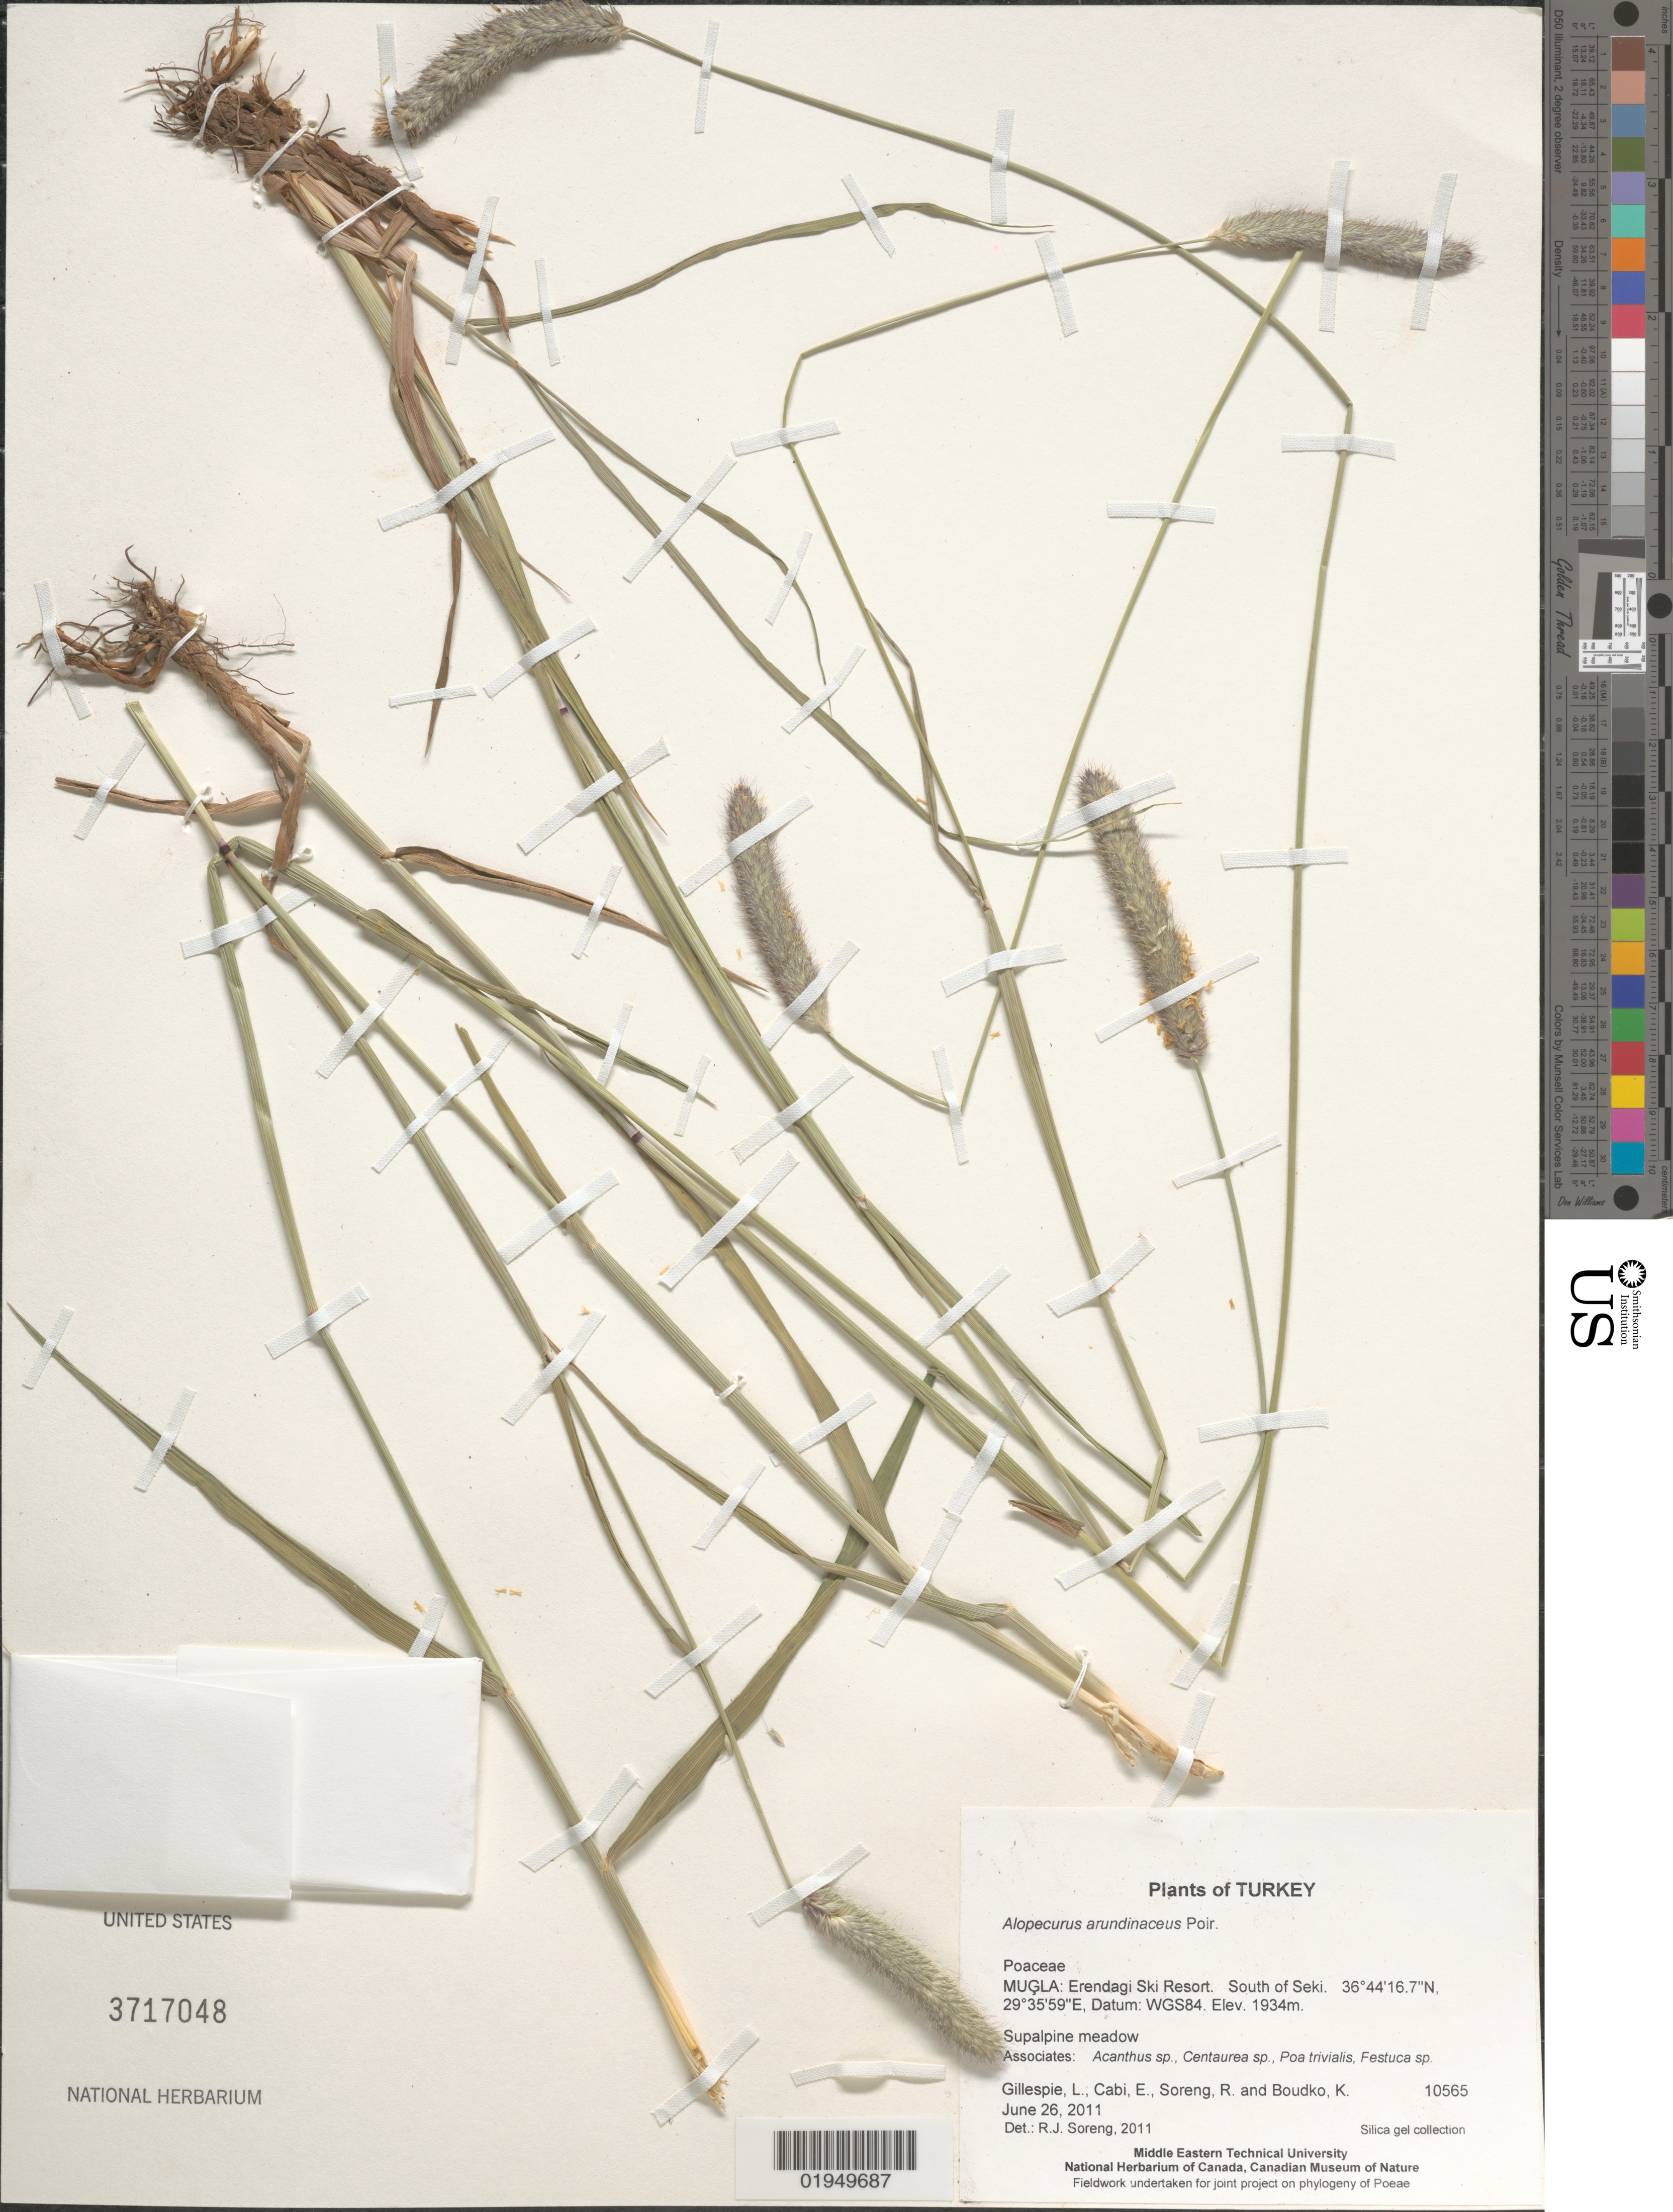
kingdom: Plantae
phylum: Tracheophyta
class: Liliopsida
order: Poales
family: Poaceae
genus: Alopecurus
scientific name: Alopecurus arundinaceus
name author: Poir.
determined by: Soreng, Robert J., Research Associate (BOT), Smithsonian Institution - National Museum of Natural History (UNITED STATES)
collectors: L. J. Gillespie, E. Cabi, R. J. Soreng & K. Boudko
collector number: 10565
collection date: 2011-06-26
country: Turkey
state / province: Mugla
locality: Erendagi Ski Resort. South of Seki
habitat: Supalpine meadow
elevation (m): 1934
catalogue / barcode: US 3717048